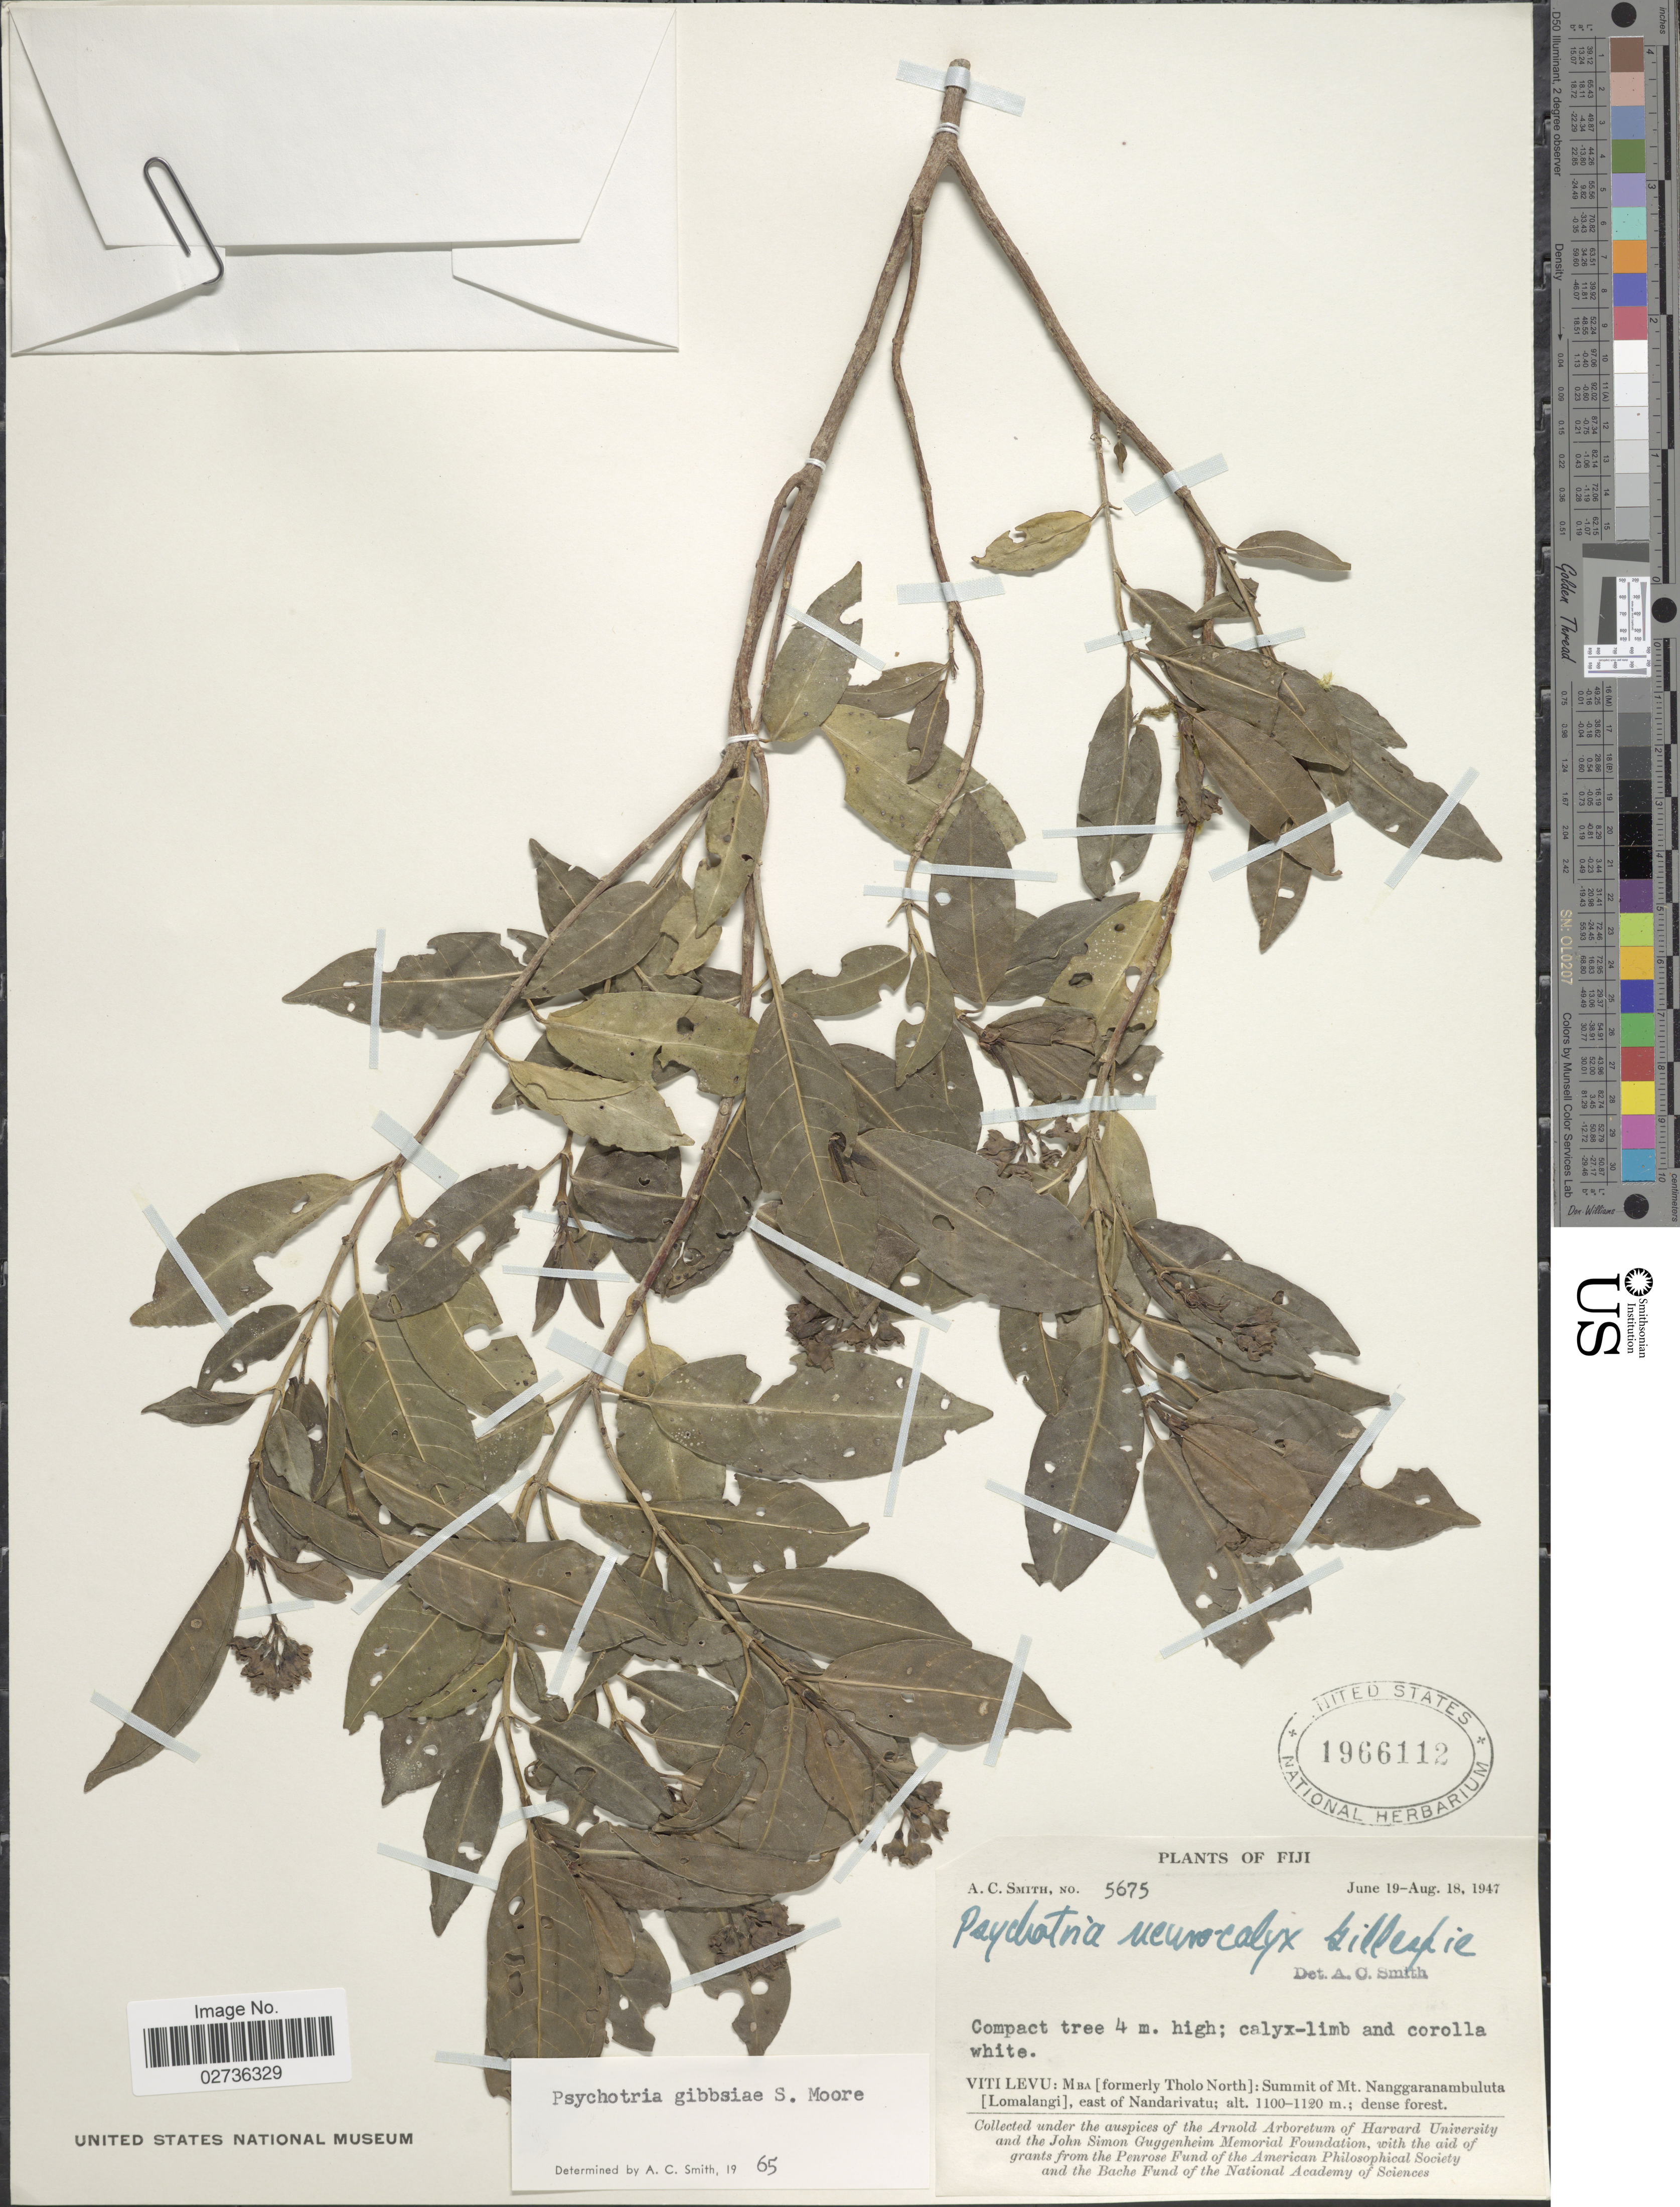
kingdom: Plantae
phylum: Tracheophyta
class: Magnoliopsida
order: Gentianales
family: Rubiaceae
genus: Psychotria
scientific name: Psychotria gibbsiae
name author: S. Moore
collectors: A. C. Smith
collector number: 5675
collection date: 1947-06-19/1947-08-18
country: Fiji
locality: Viti Levu: MBA [formerly Tholo North]: Summit of Mt. Nanggaranambuluta [Lomalangi], east of Nandarivatu.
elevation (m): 1100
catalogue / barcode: US 1966112